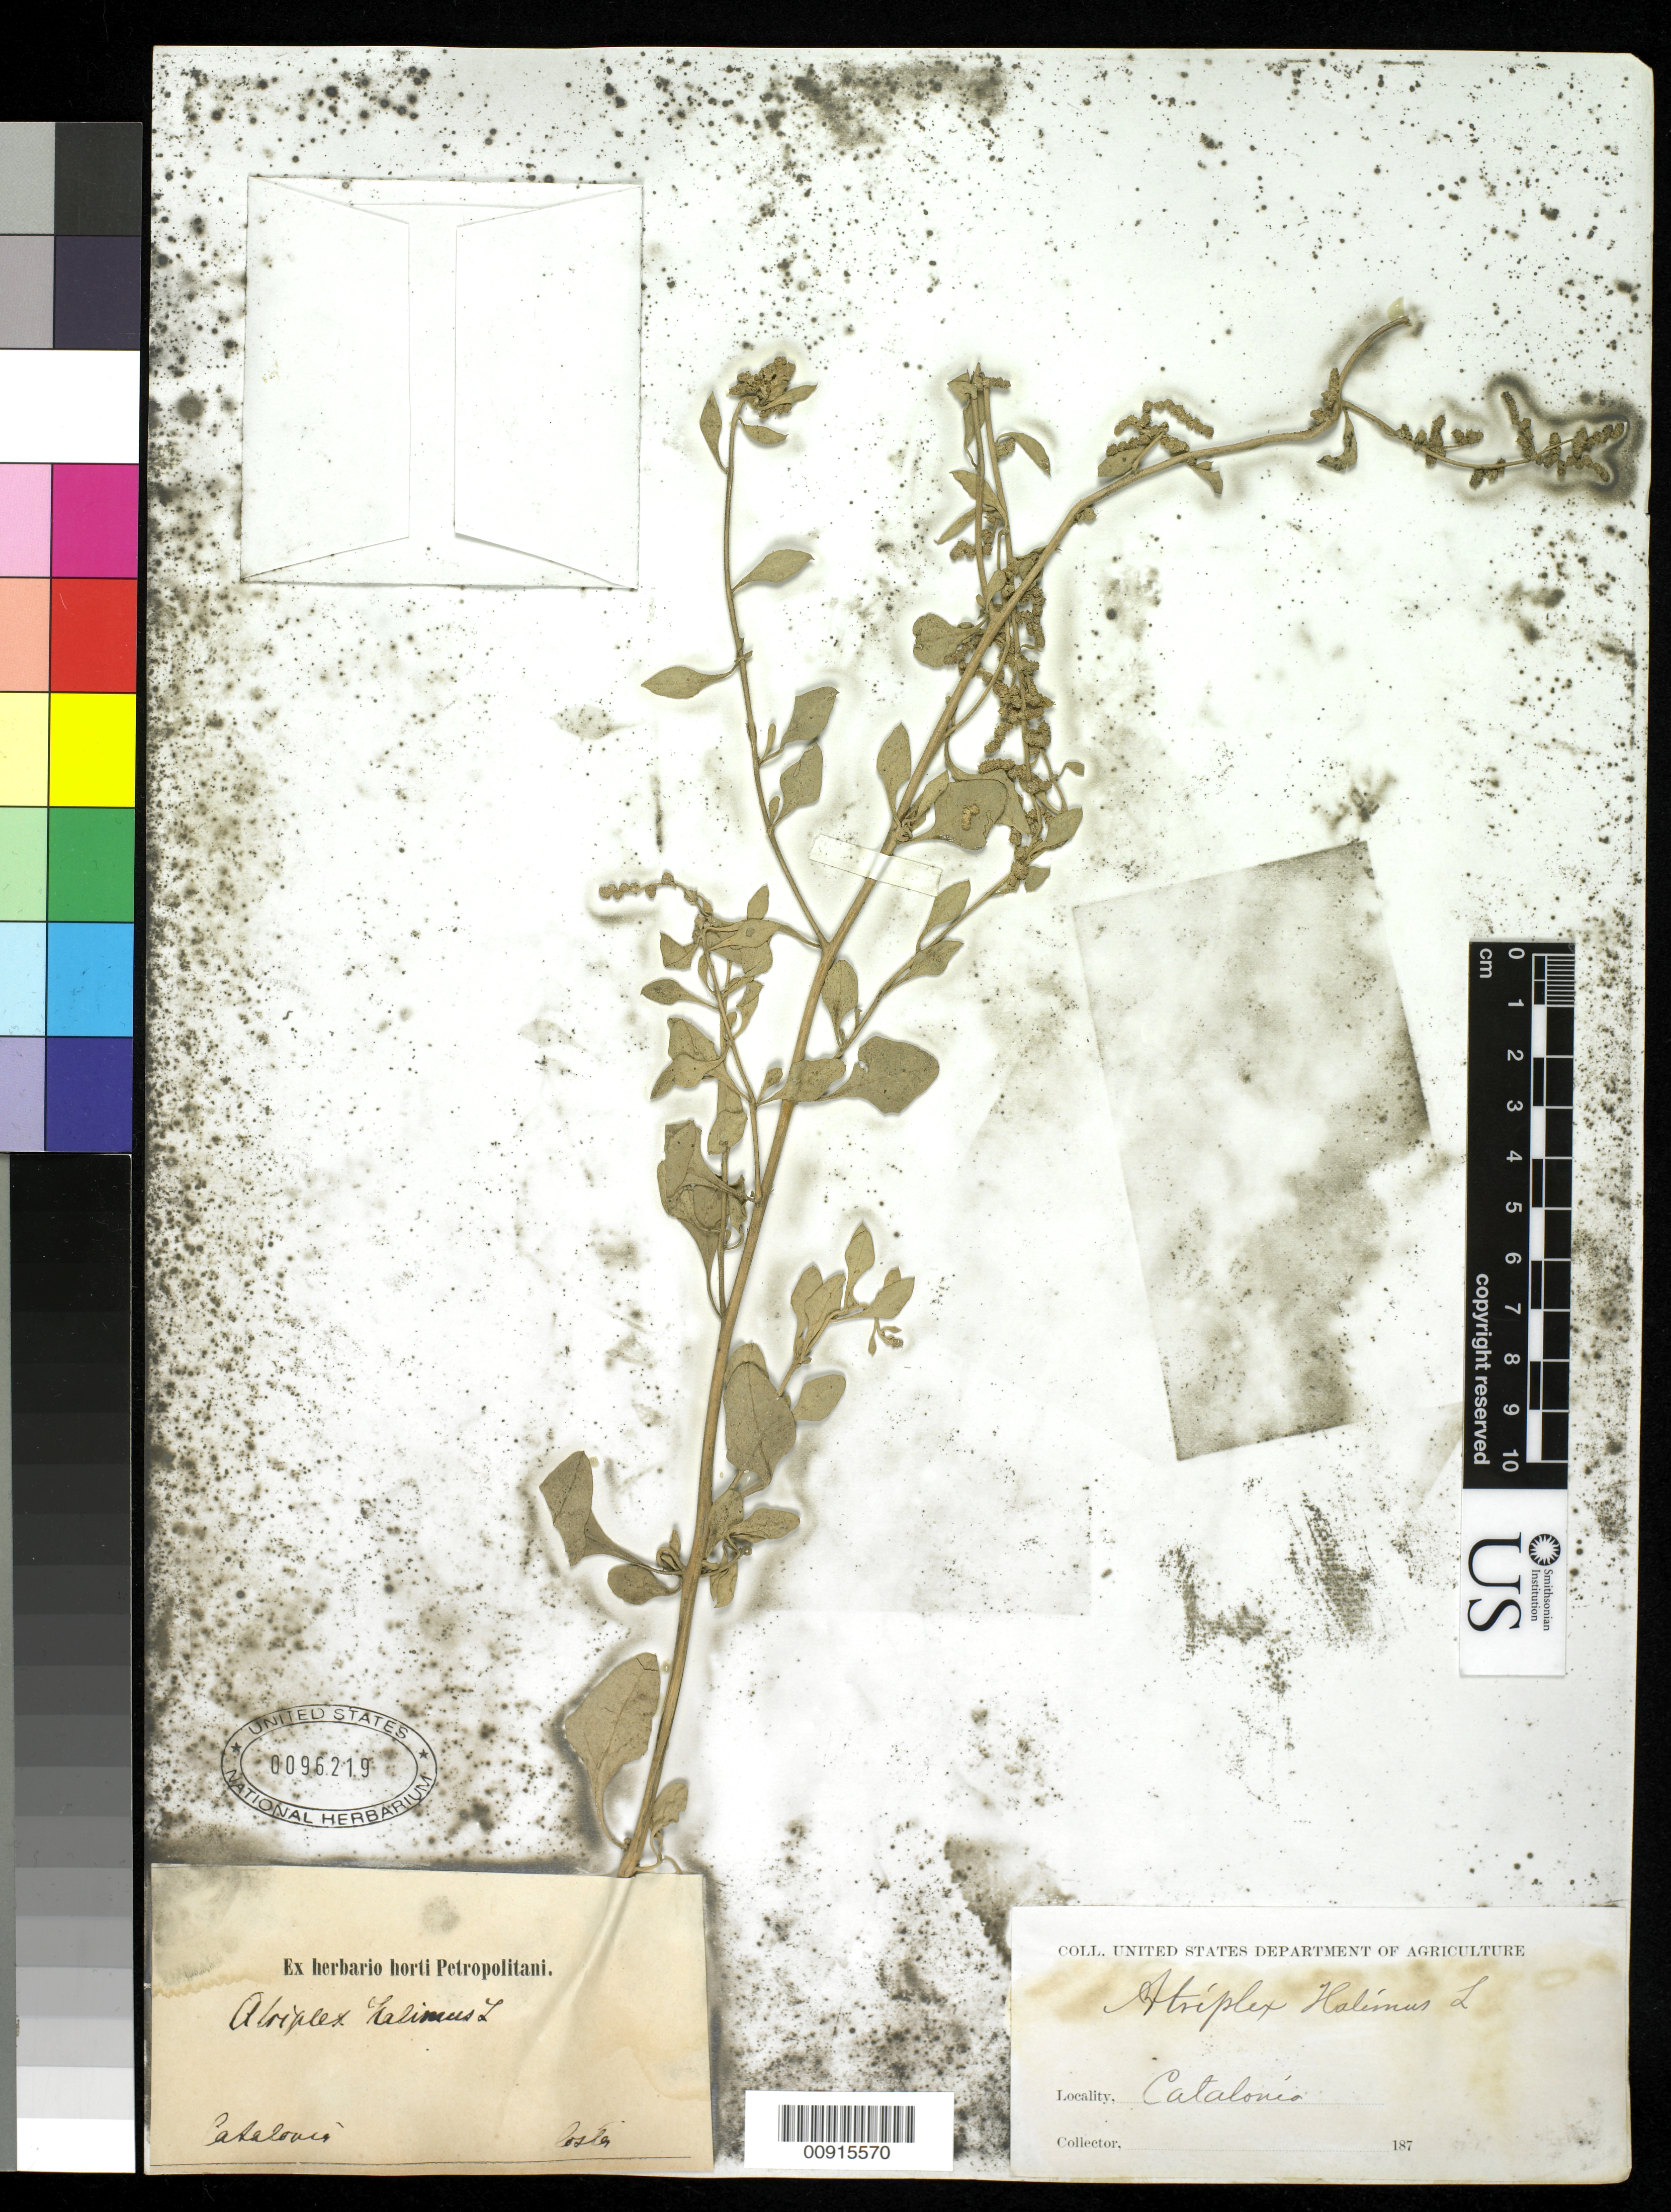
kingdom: Plantae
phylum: Tracheophyta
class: Magnoliopsida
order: Caryophyllales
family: Amaranthaceae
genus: Atriplex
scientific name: Atriplex halimus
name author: L.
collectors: -. Costa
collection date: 1870/1879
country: Spain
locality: Catalonia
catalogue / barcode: US 96219